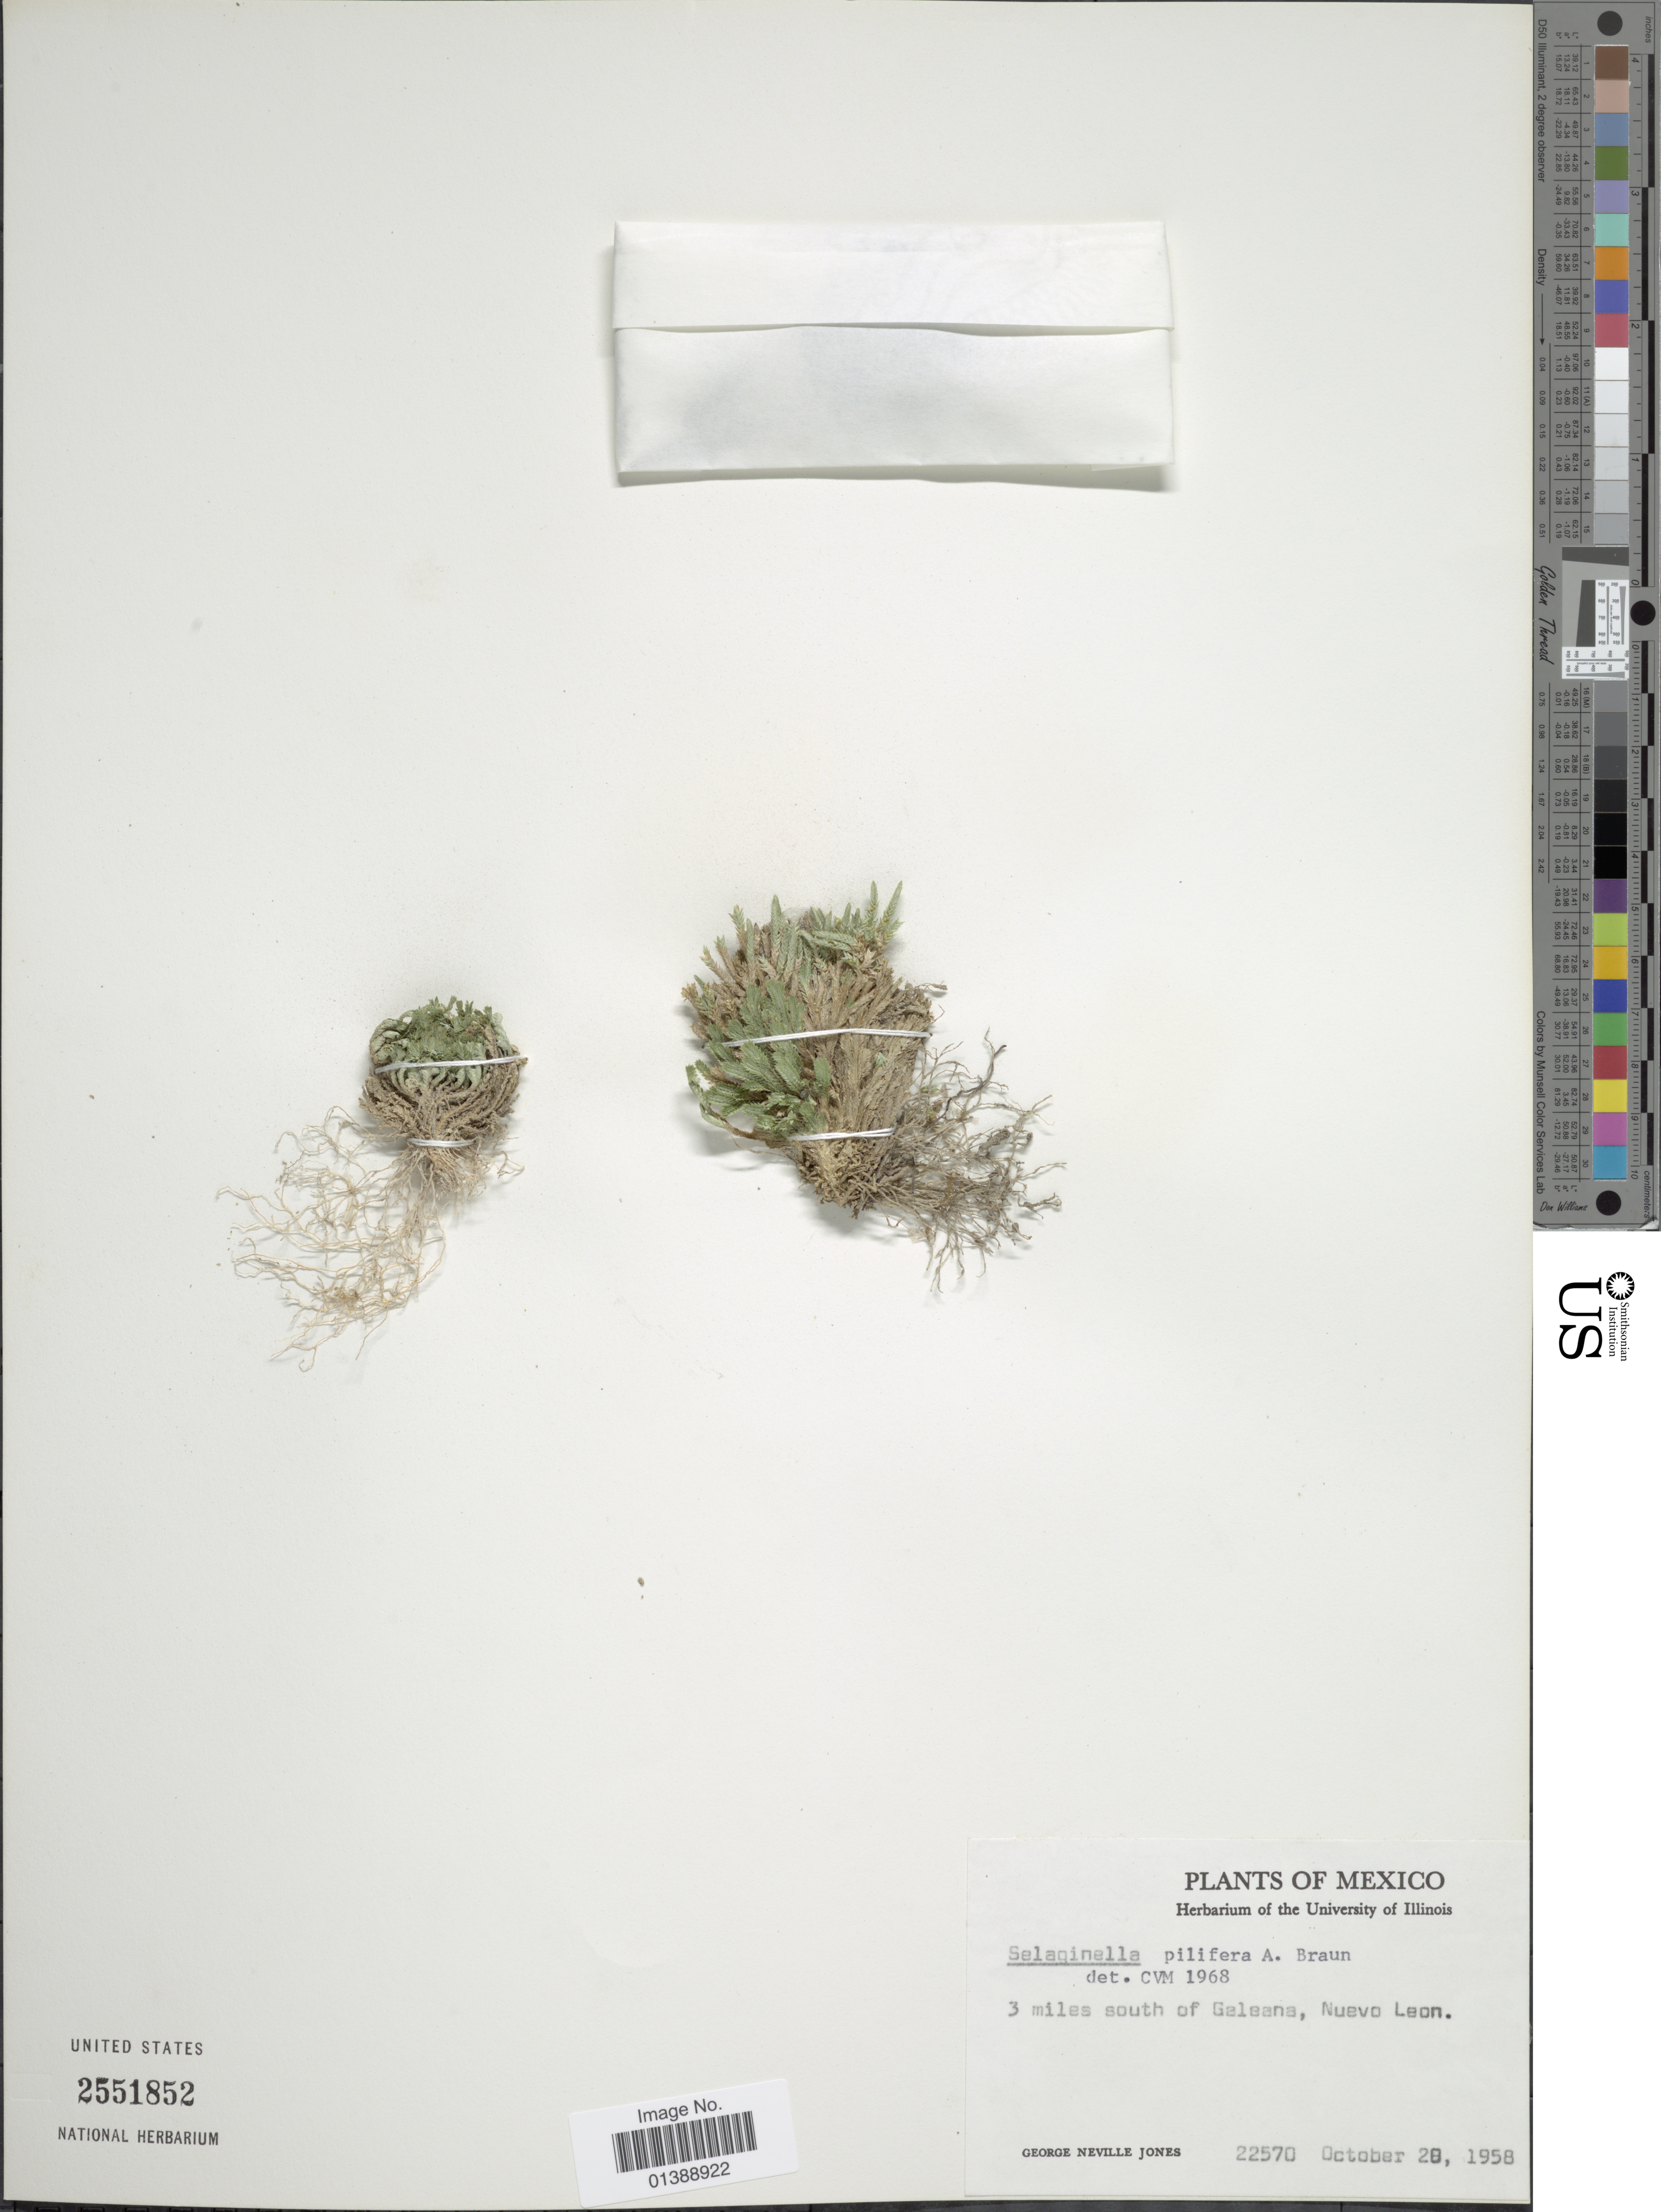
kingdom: Plantae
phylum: Tracheophyta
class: Lycopodiopsida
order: Selaginellales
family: Selaginellaceae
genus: Selaginella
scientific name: Selaginella pilifera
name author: A. Braun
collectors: G. N. Jones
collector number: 22570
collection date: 1958-10-20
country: Mexico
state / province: Nuevo León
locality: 3 miles south of Galeana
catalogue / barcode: US 2551852